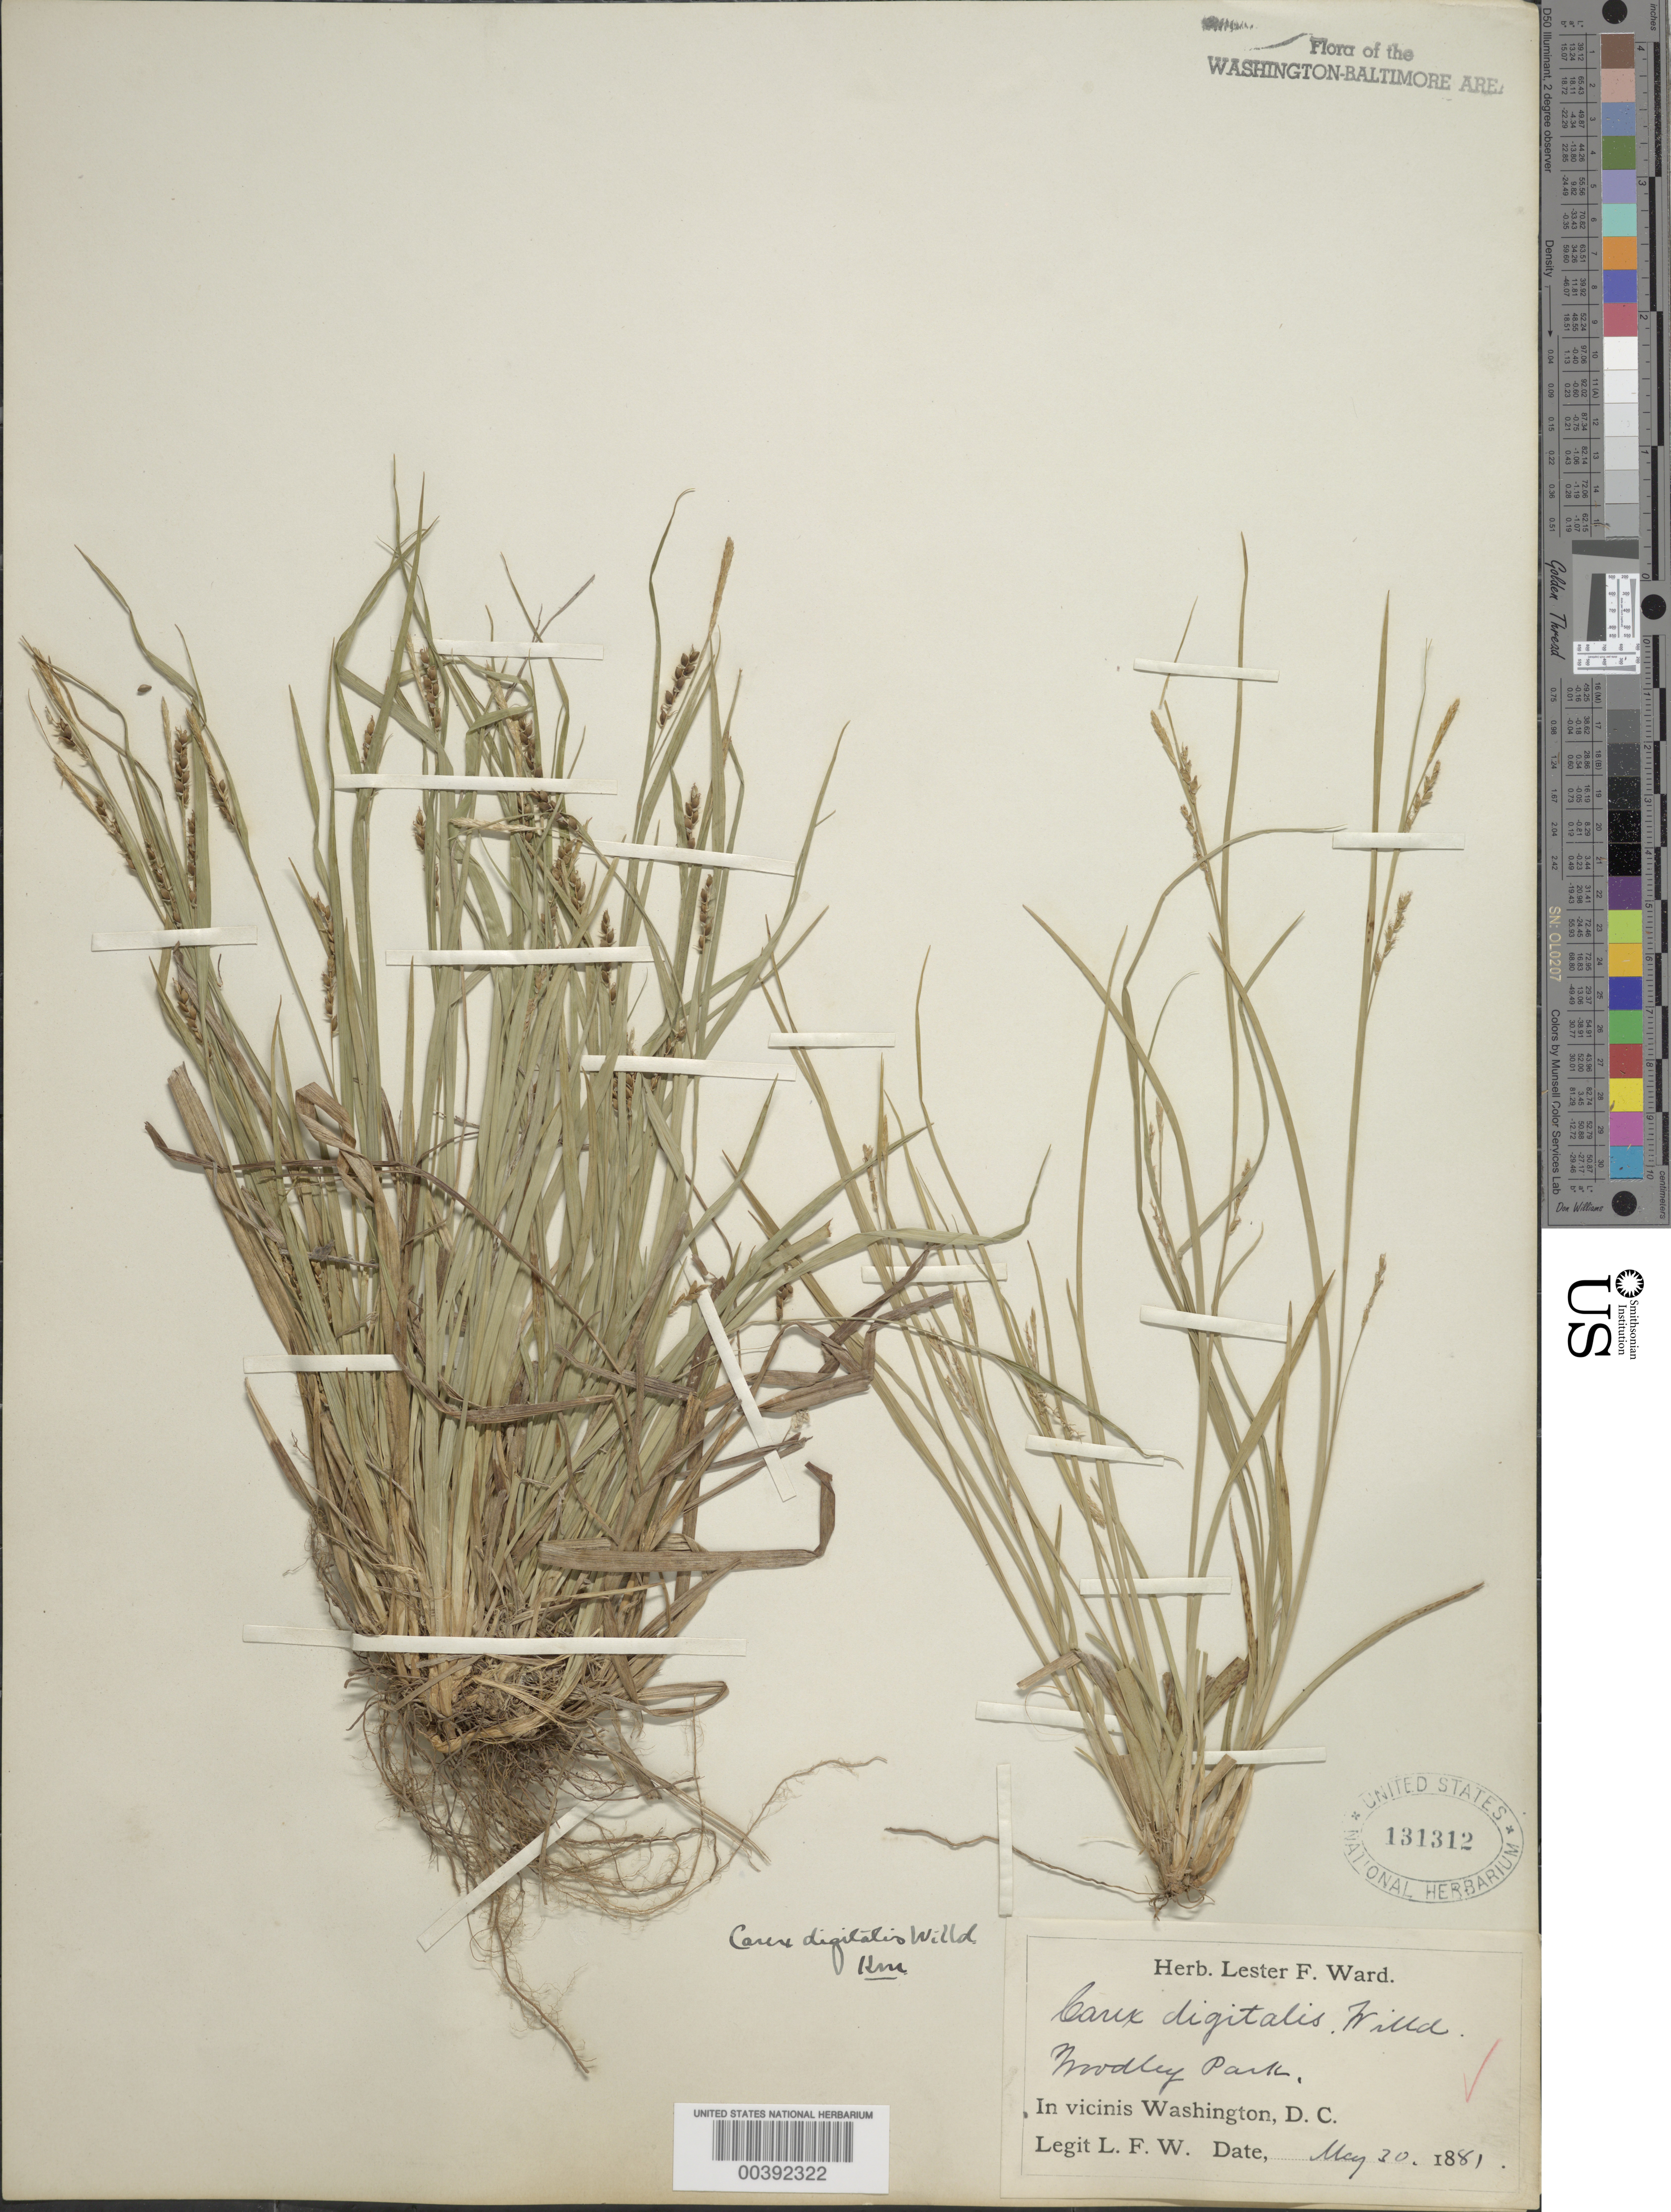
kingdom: Plantae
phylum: Tracheophyta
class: Liliopsida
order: Poales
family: Cyperaceae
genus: Carex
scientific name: Carex digitalis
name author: Willd.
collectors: L. F. Ward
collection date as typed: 30 May 1881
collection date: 1881-05-30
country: United States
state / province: District of Columbia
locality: Woodley Park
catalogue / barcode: US 131312